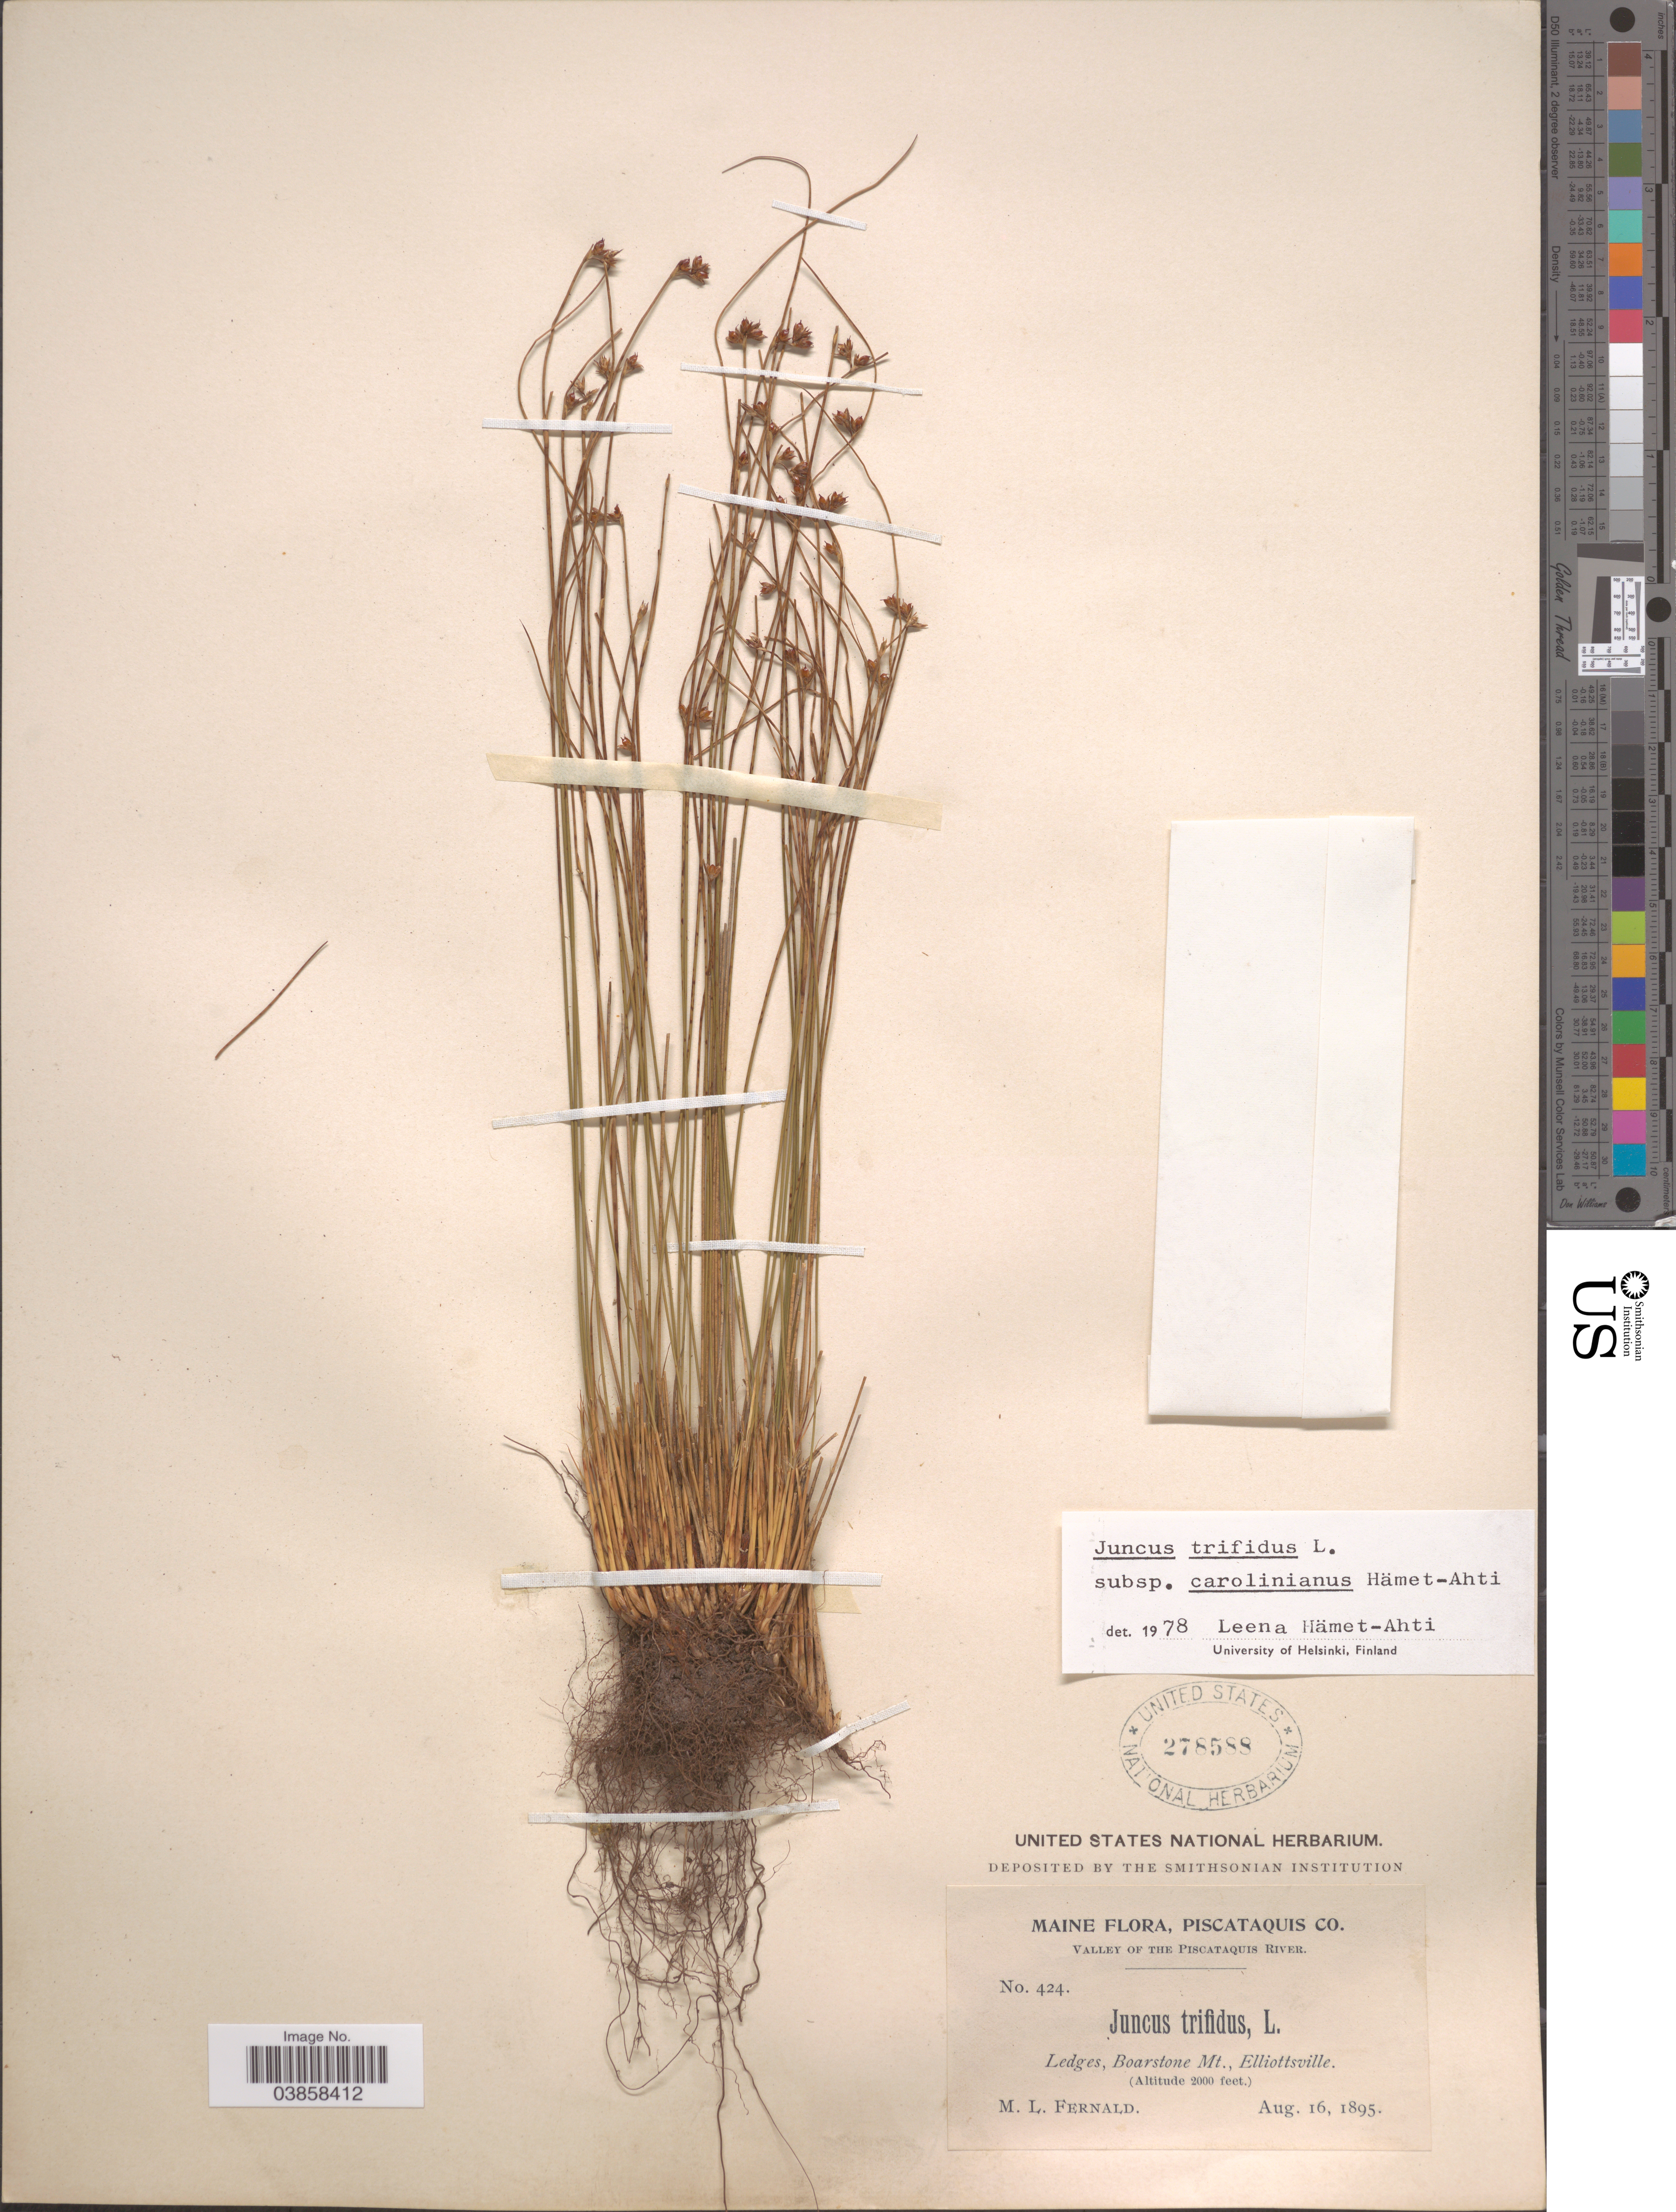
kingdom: Plantae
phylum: Tracheophyta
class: Liliopsida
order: Poales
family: Juncaceae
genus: Juncus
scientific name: Juncus trifidus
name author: L.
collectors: M. L. Fernald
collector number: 424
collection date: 1895-08-16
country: United States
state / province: Maine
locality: Piscataquis Co. Valley of the Piscataquis River. Ledges, Boarstone Mt., Elliottsville.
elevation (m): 610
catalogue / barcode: US 278588